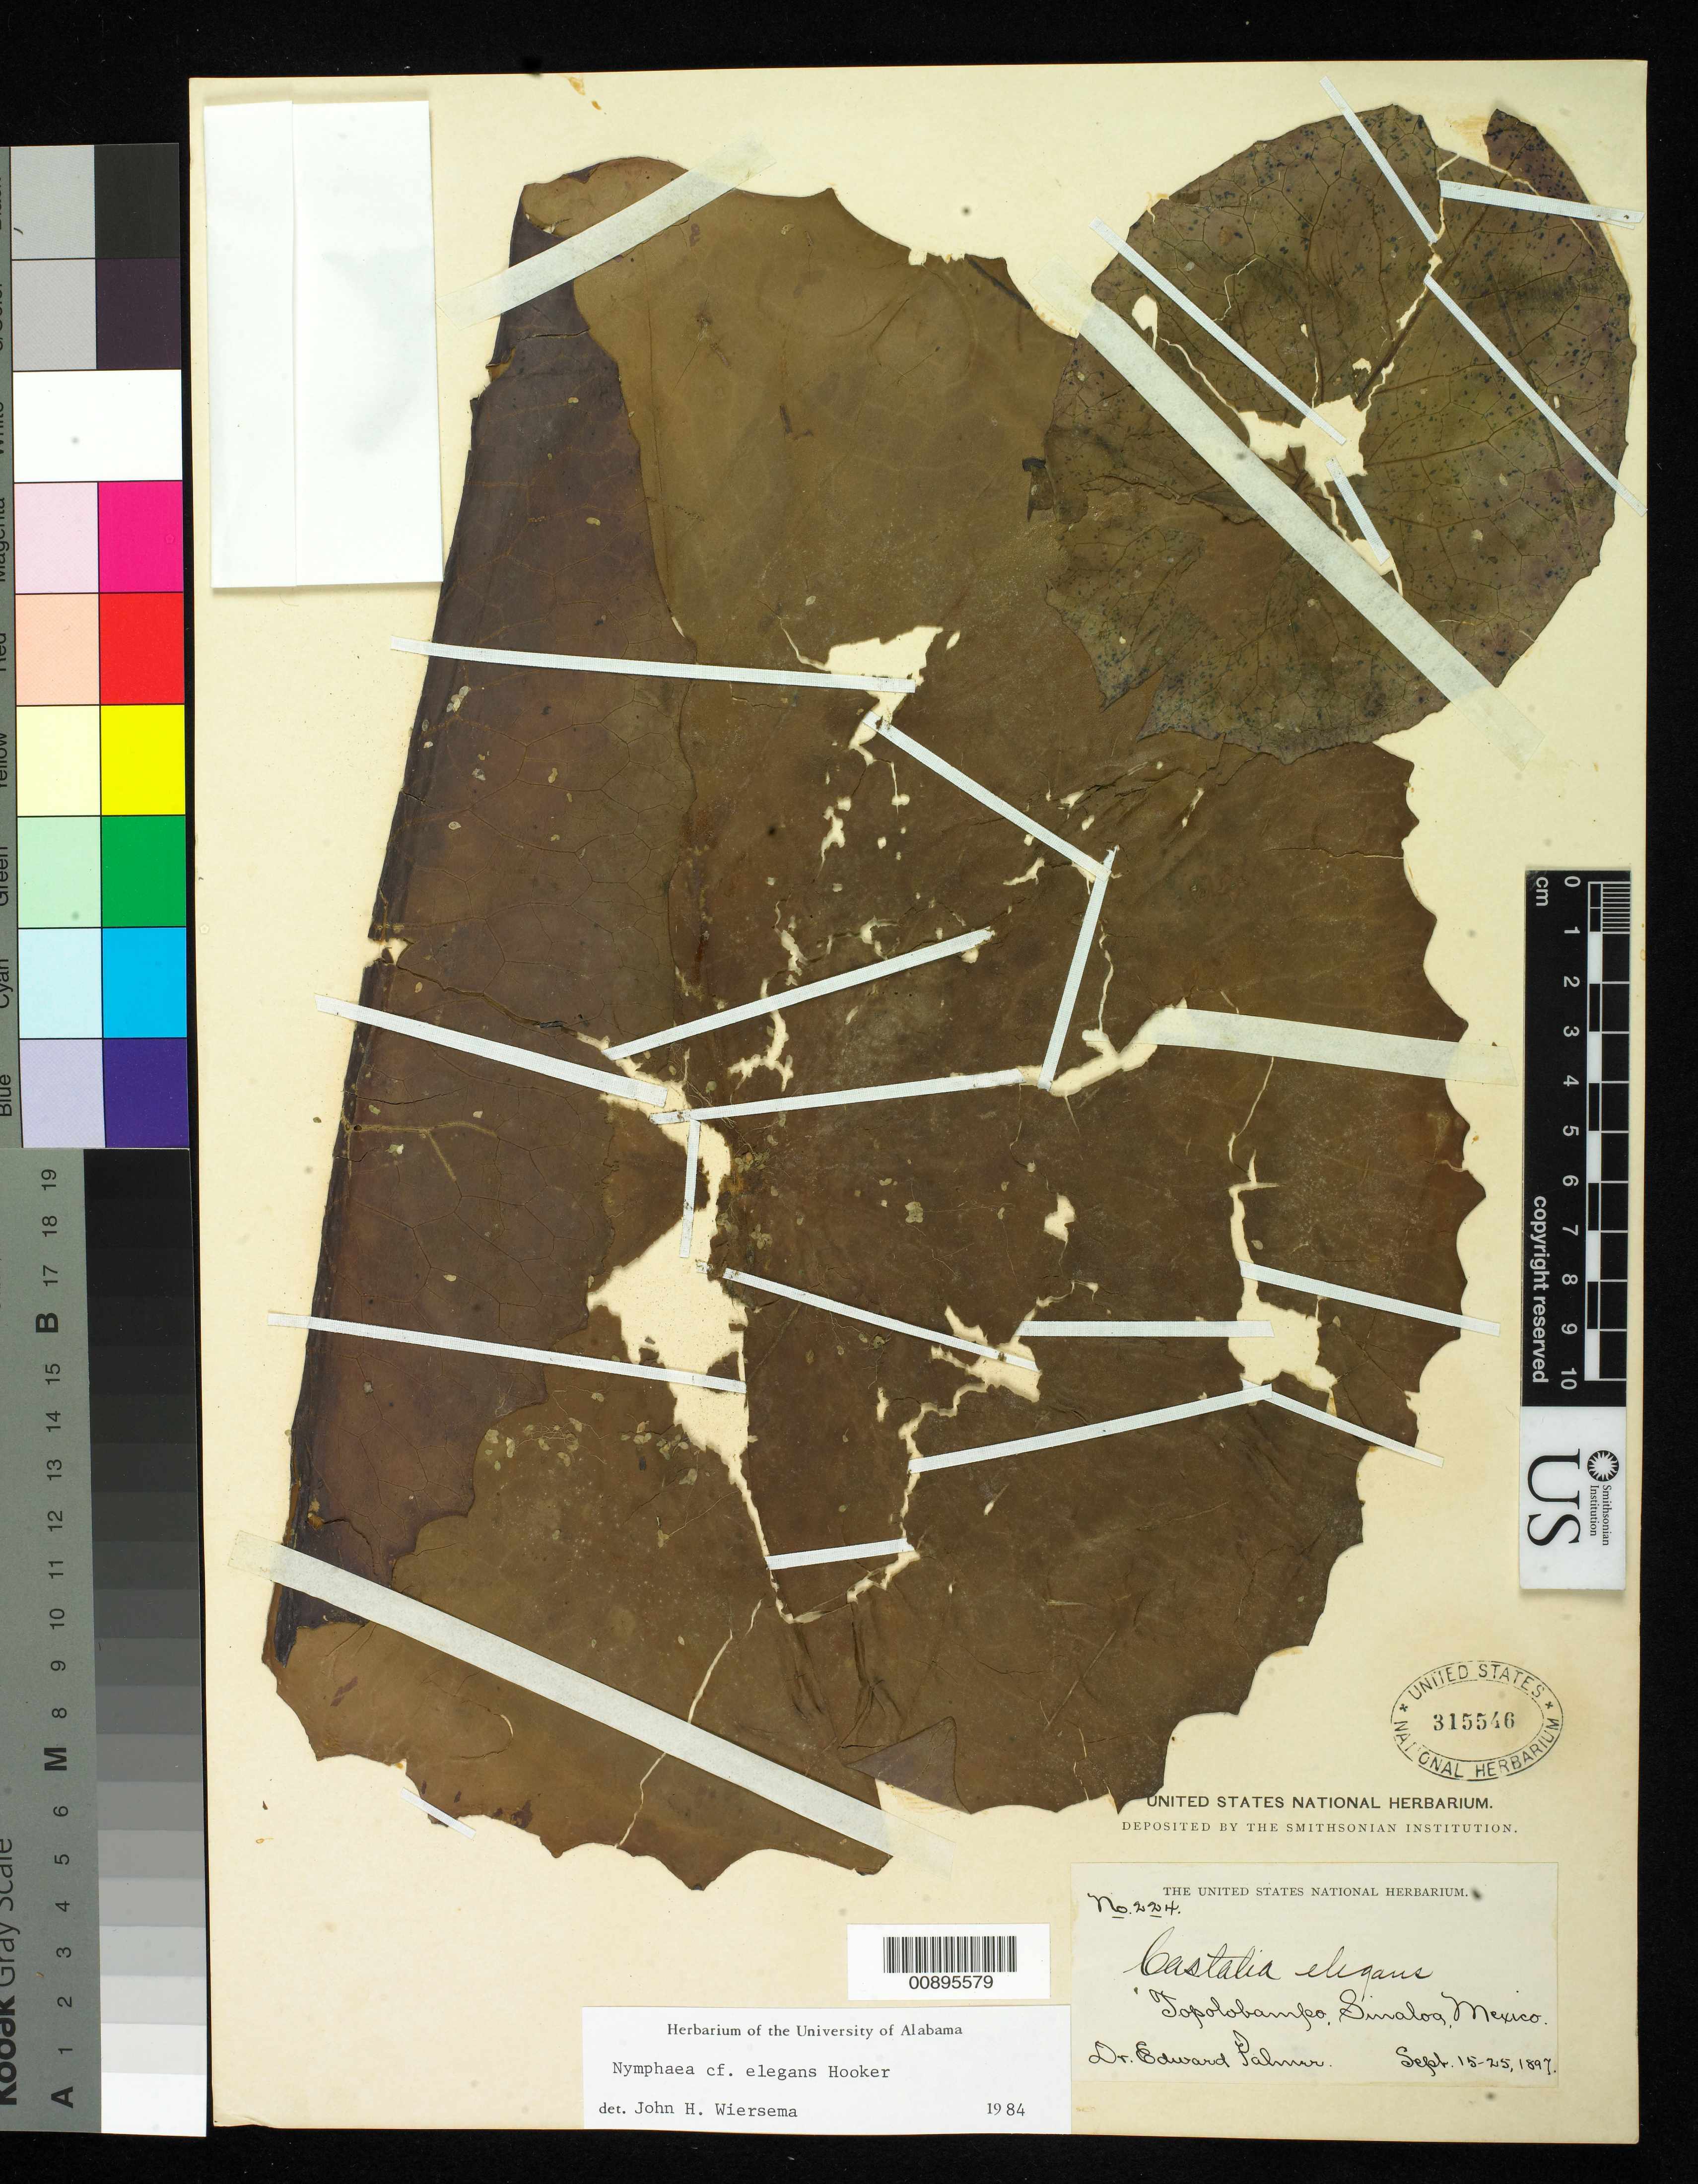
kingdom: Plantae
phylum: Tracheophyta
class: Magnoliopsida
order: Nymphaeales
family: Nymphaeaceae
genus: Nymphaea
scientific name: Nymphaea elegans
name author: Hook.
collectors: E. Palmer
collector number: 224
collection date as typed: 15 Sep 1897 to 25 Sep 1897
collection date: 1897-09-15/1897-09-25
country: Mexico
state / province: Sinaloa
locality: Topolobampo, Sinaloa.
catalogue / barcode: US 315546